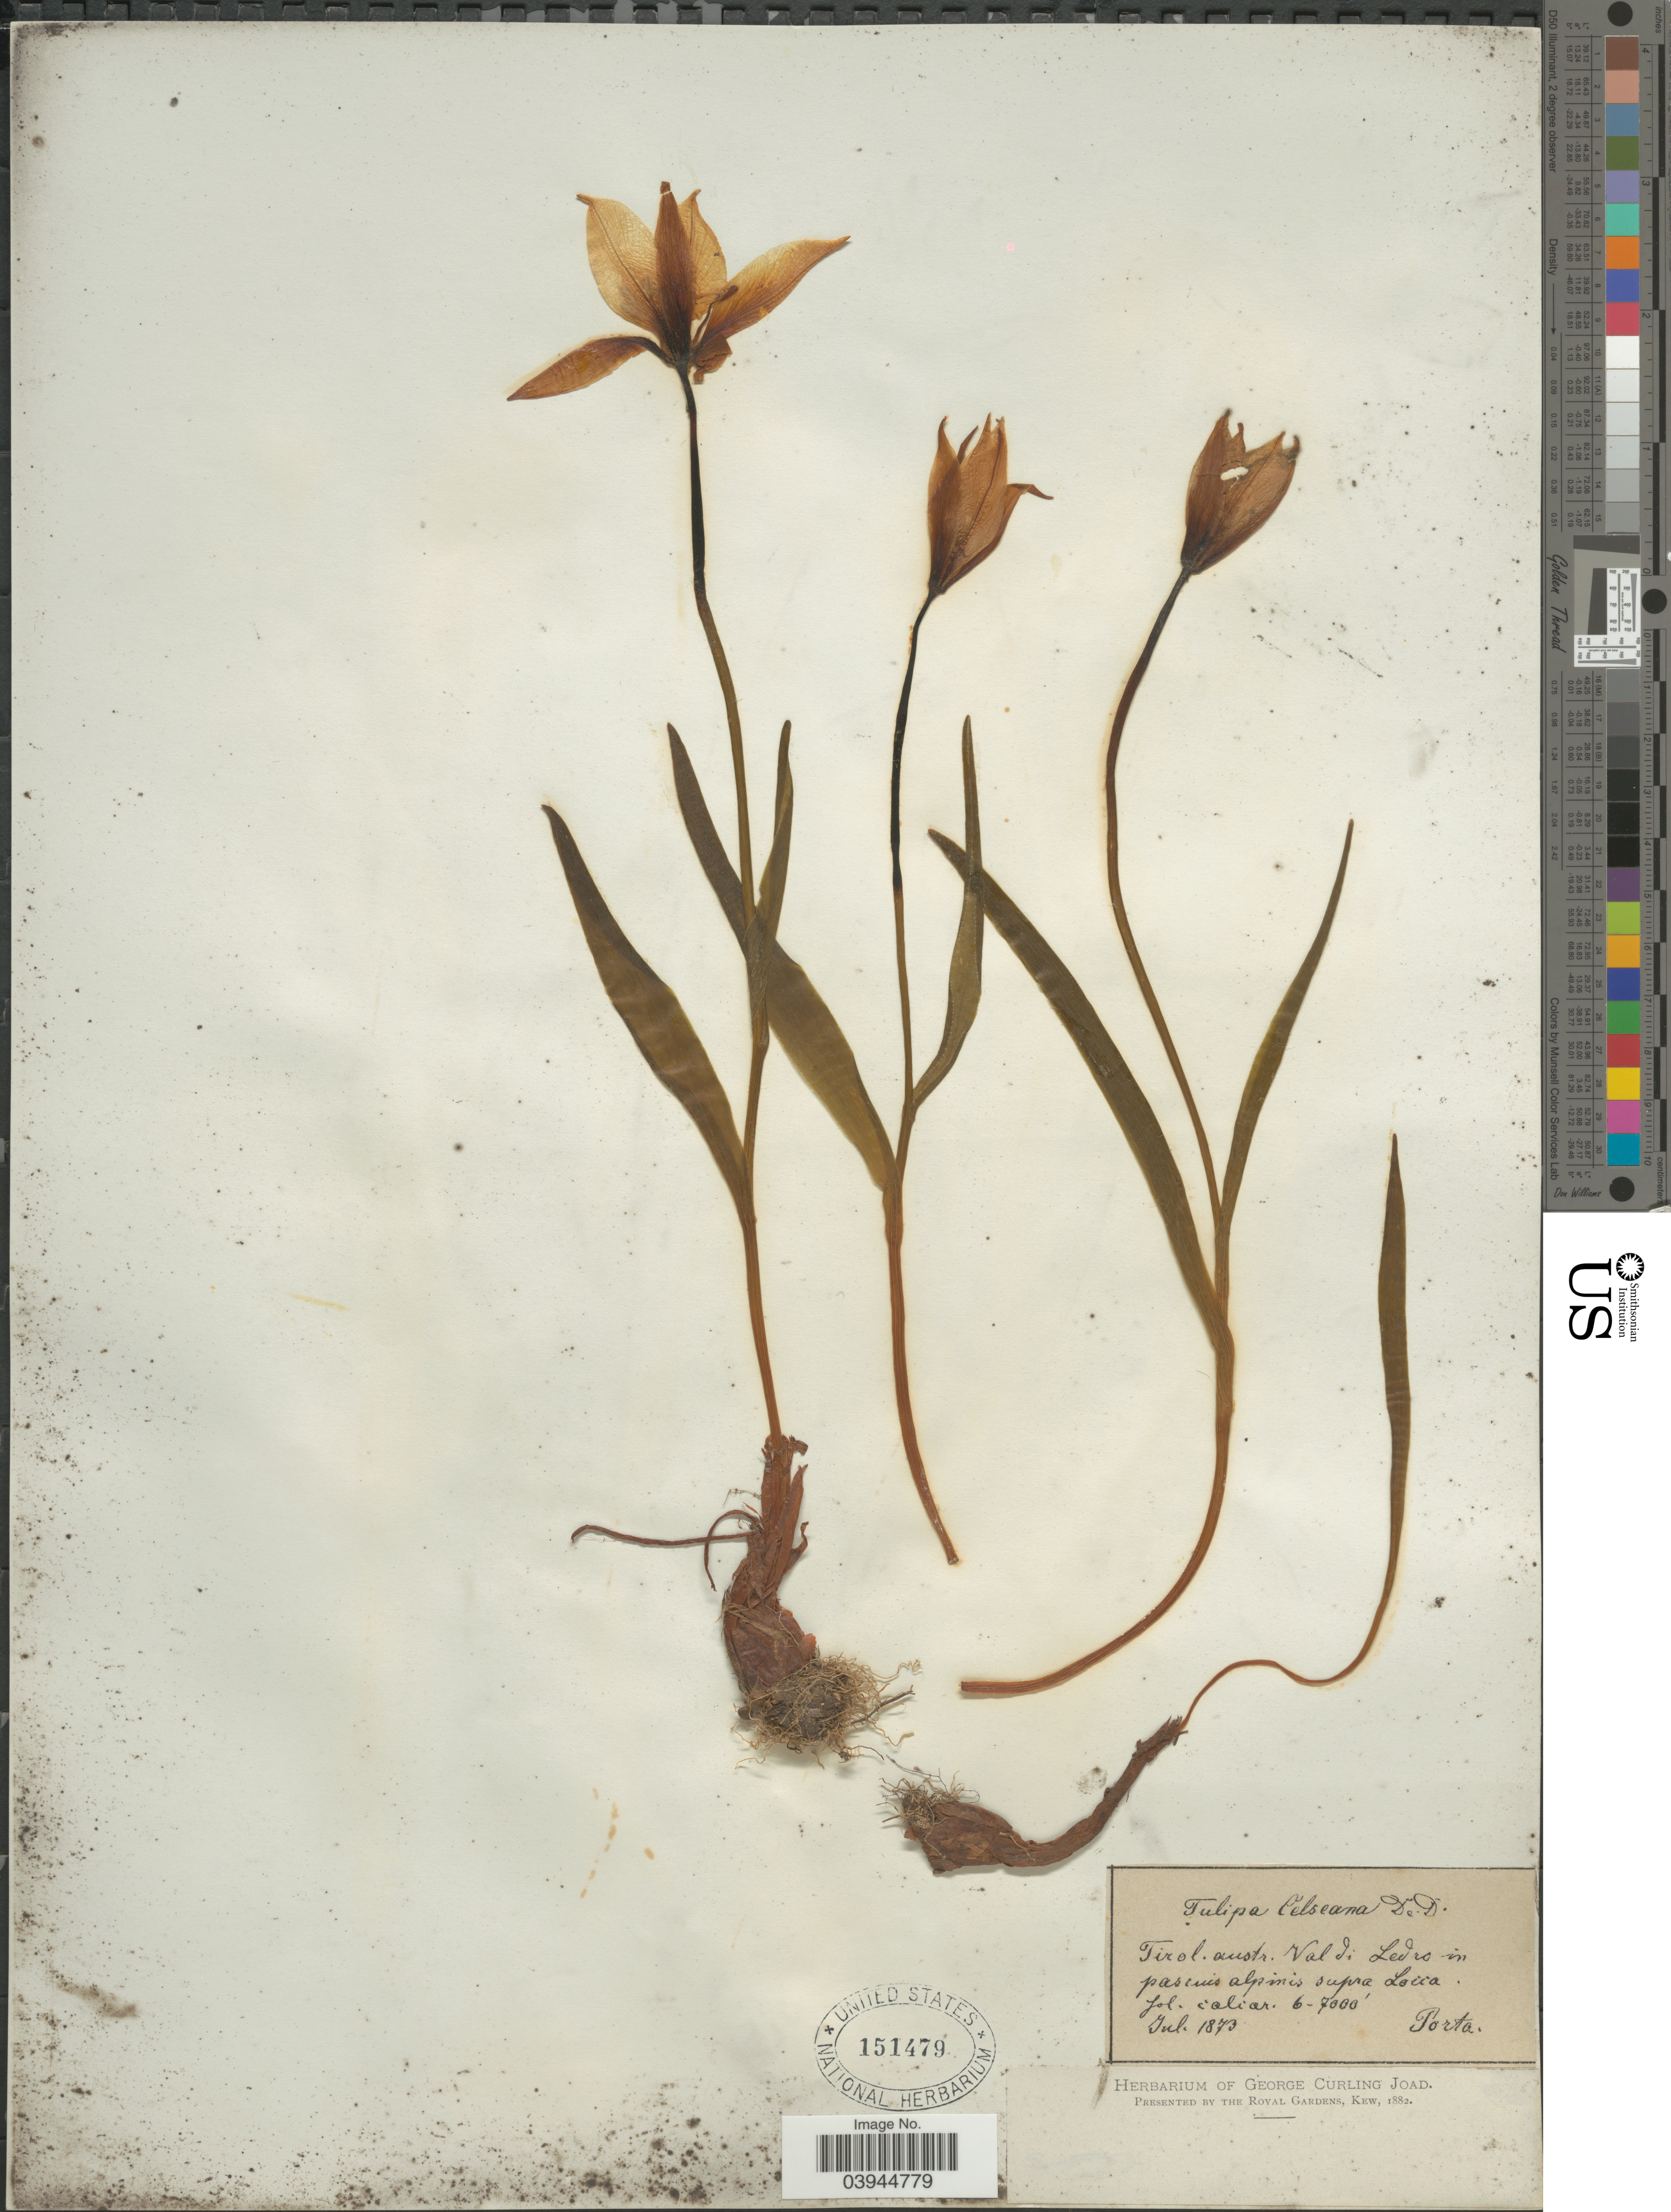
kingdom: Plantae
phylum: Tracheophyta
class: Liliopsida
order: Liliales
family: Liliaceae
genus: Tulipa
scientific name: Tulipa celsiana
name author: DC.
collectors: -- Porta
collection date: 1873-07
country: Italy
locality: Tirol austr. Val di Ledro in pastius alpinis supra Locca.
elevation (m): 1829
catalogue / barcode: US 151479